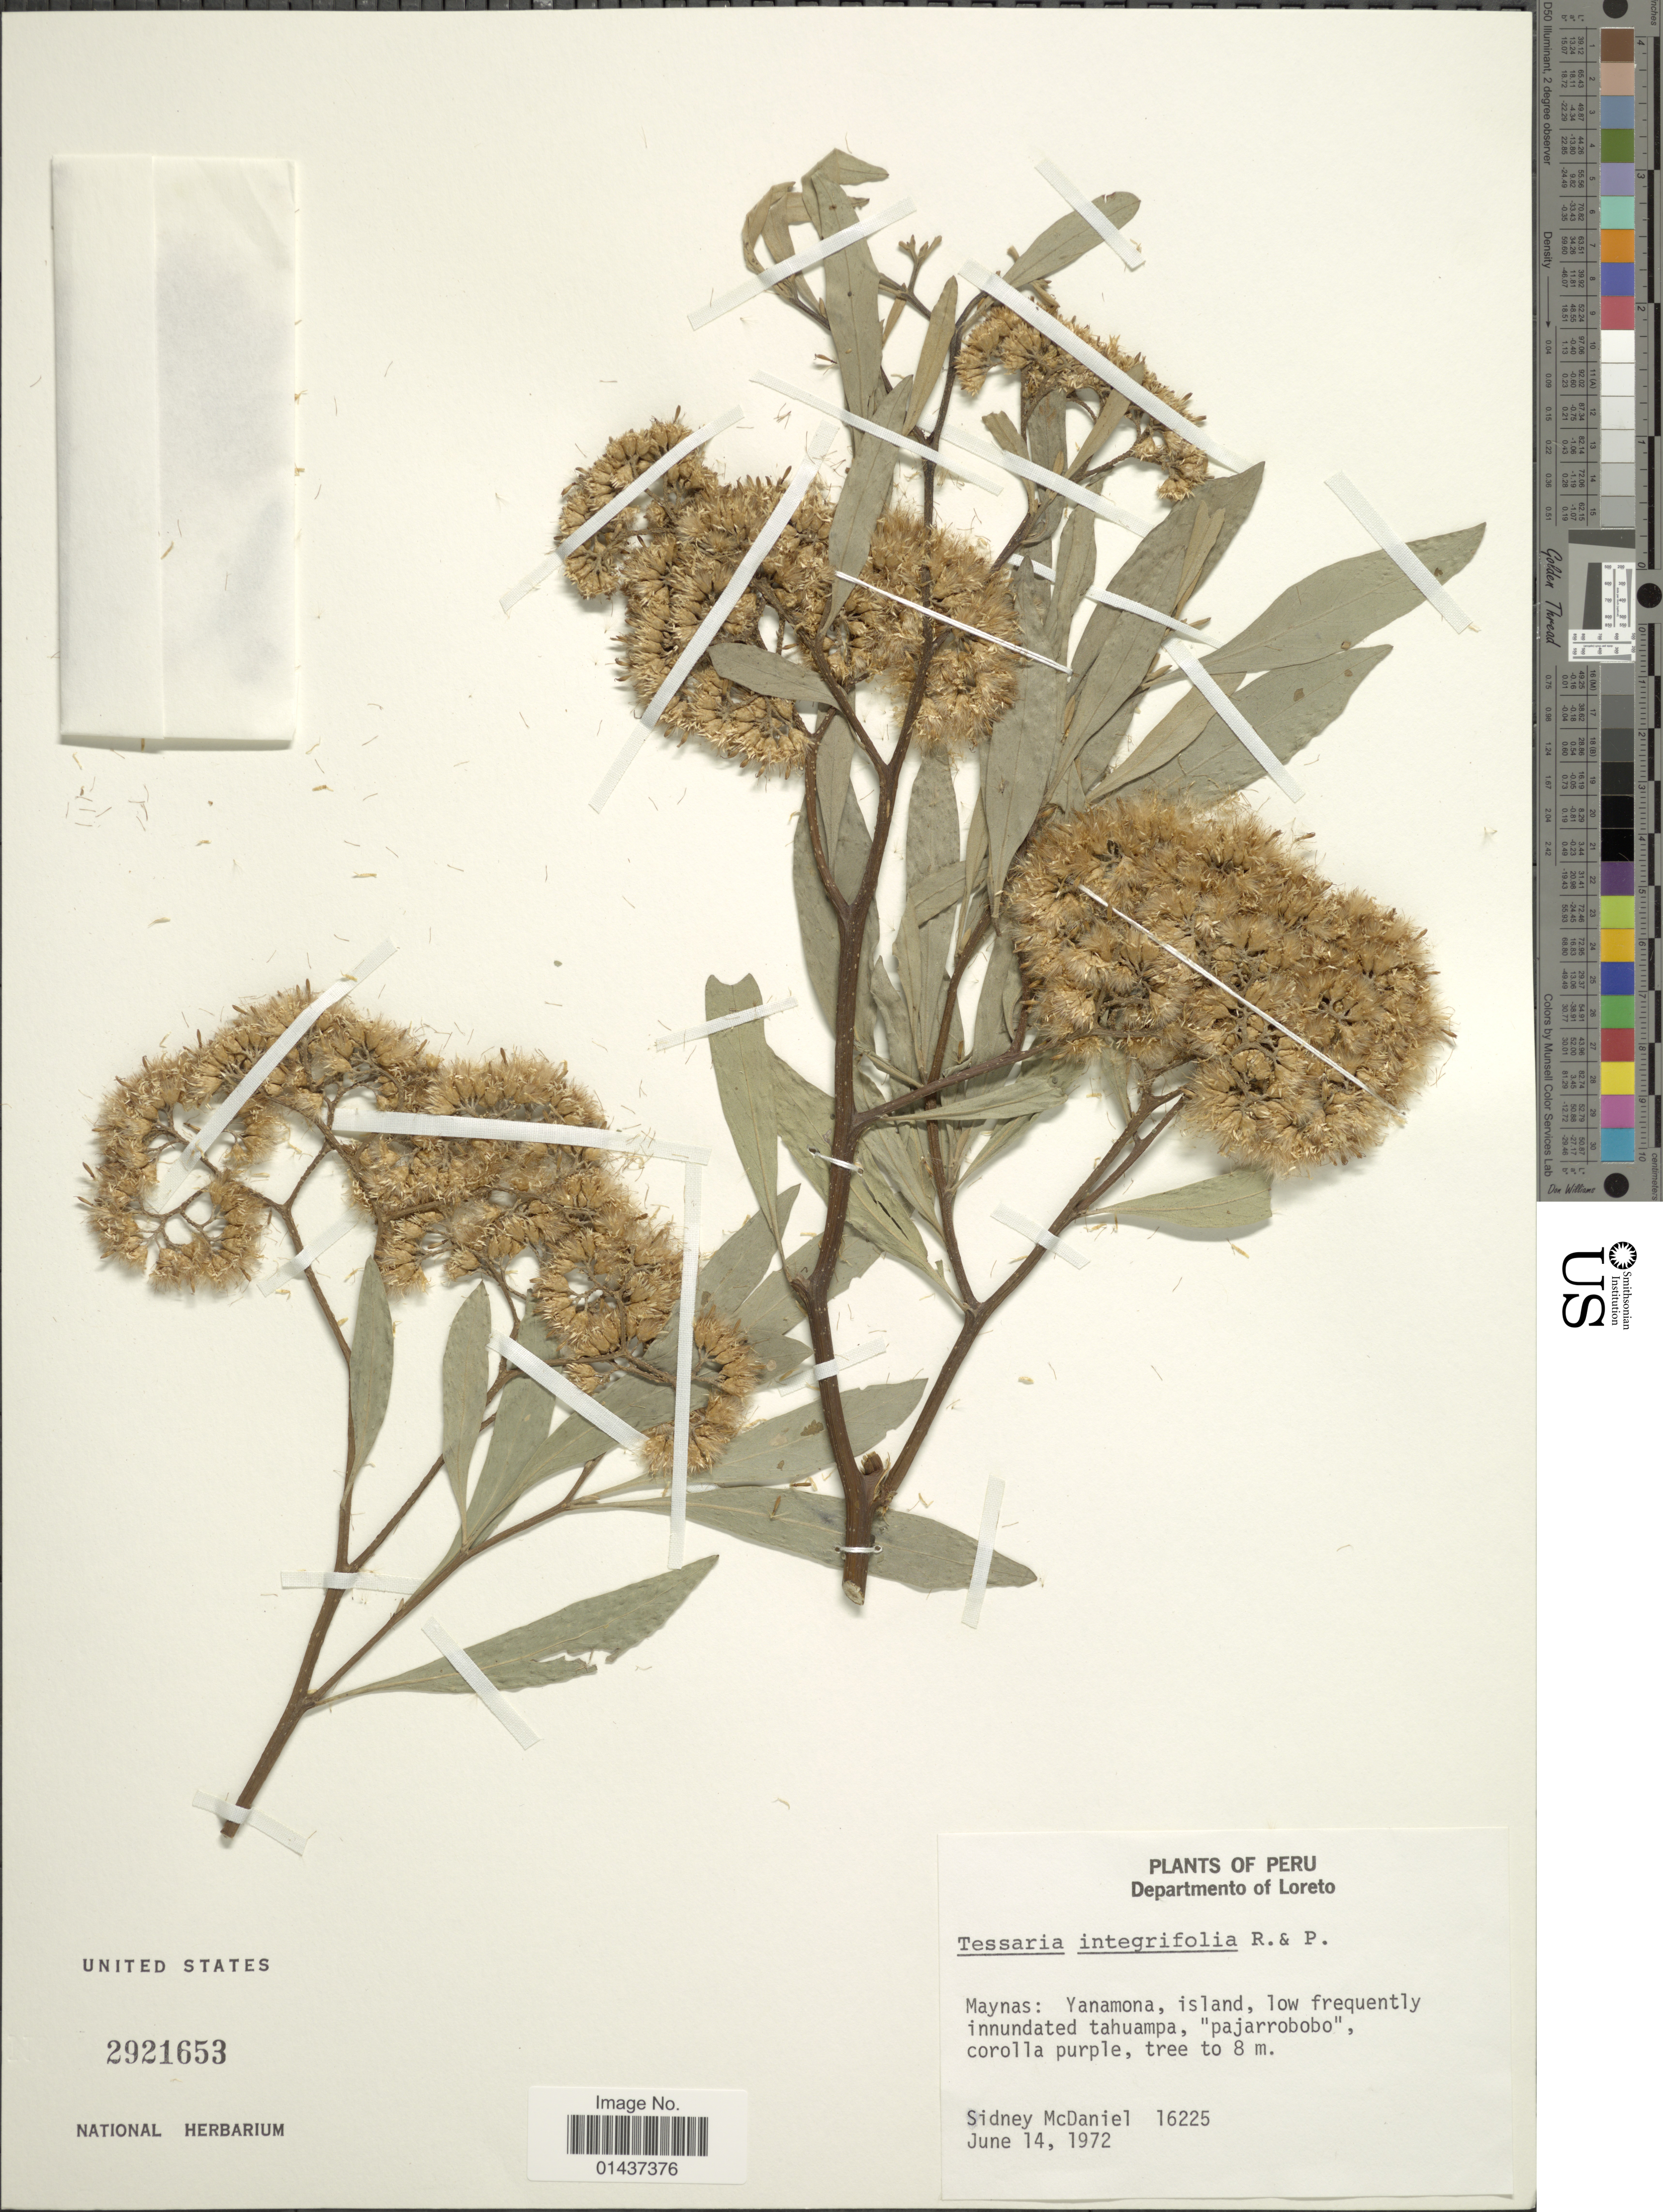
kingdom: Plantae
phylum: Tracheophyta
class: Magnoliopsida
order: Asterales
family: Asteraceae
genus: Tessaria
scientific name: Tessaria integrifolia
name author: Ruiz & Pav.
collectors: S. McDaniel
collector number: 16225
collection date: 1972-06-14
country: Peru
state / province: Loreto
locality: Departamento of Loreto, Maynas: Yanamona, island, low frequently innundated tahuampa, 'pajarrobobo'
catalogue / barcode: US 2921653